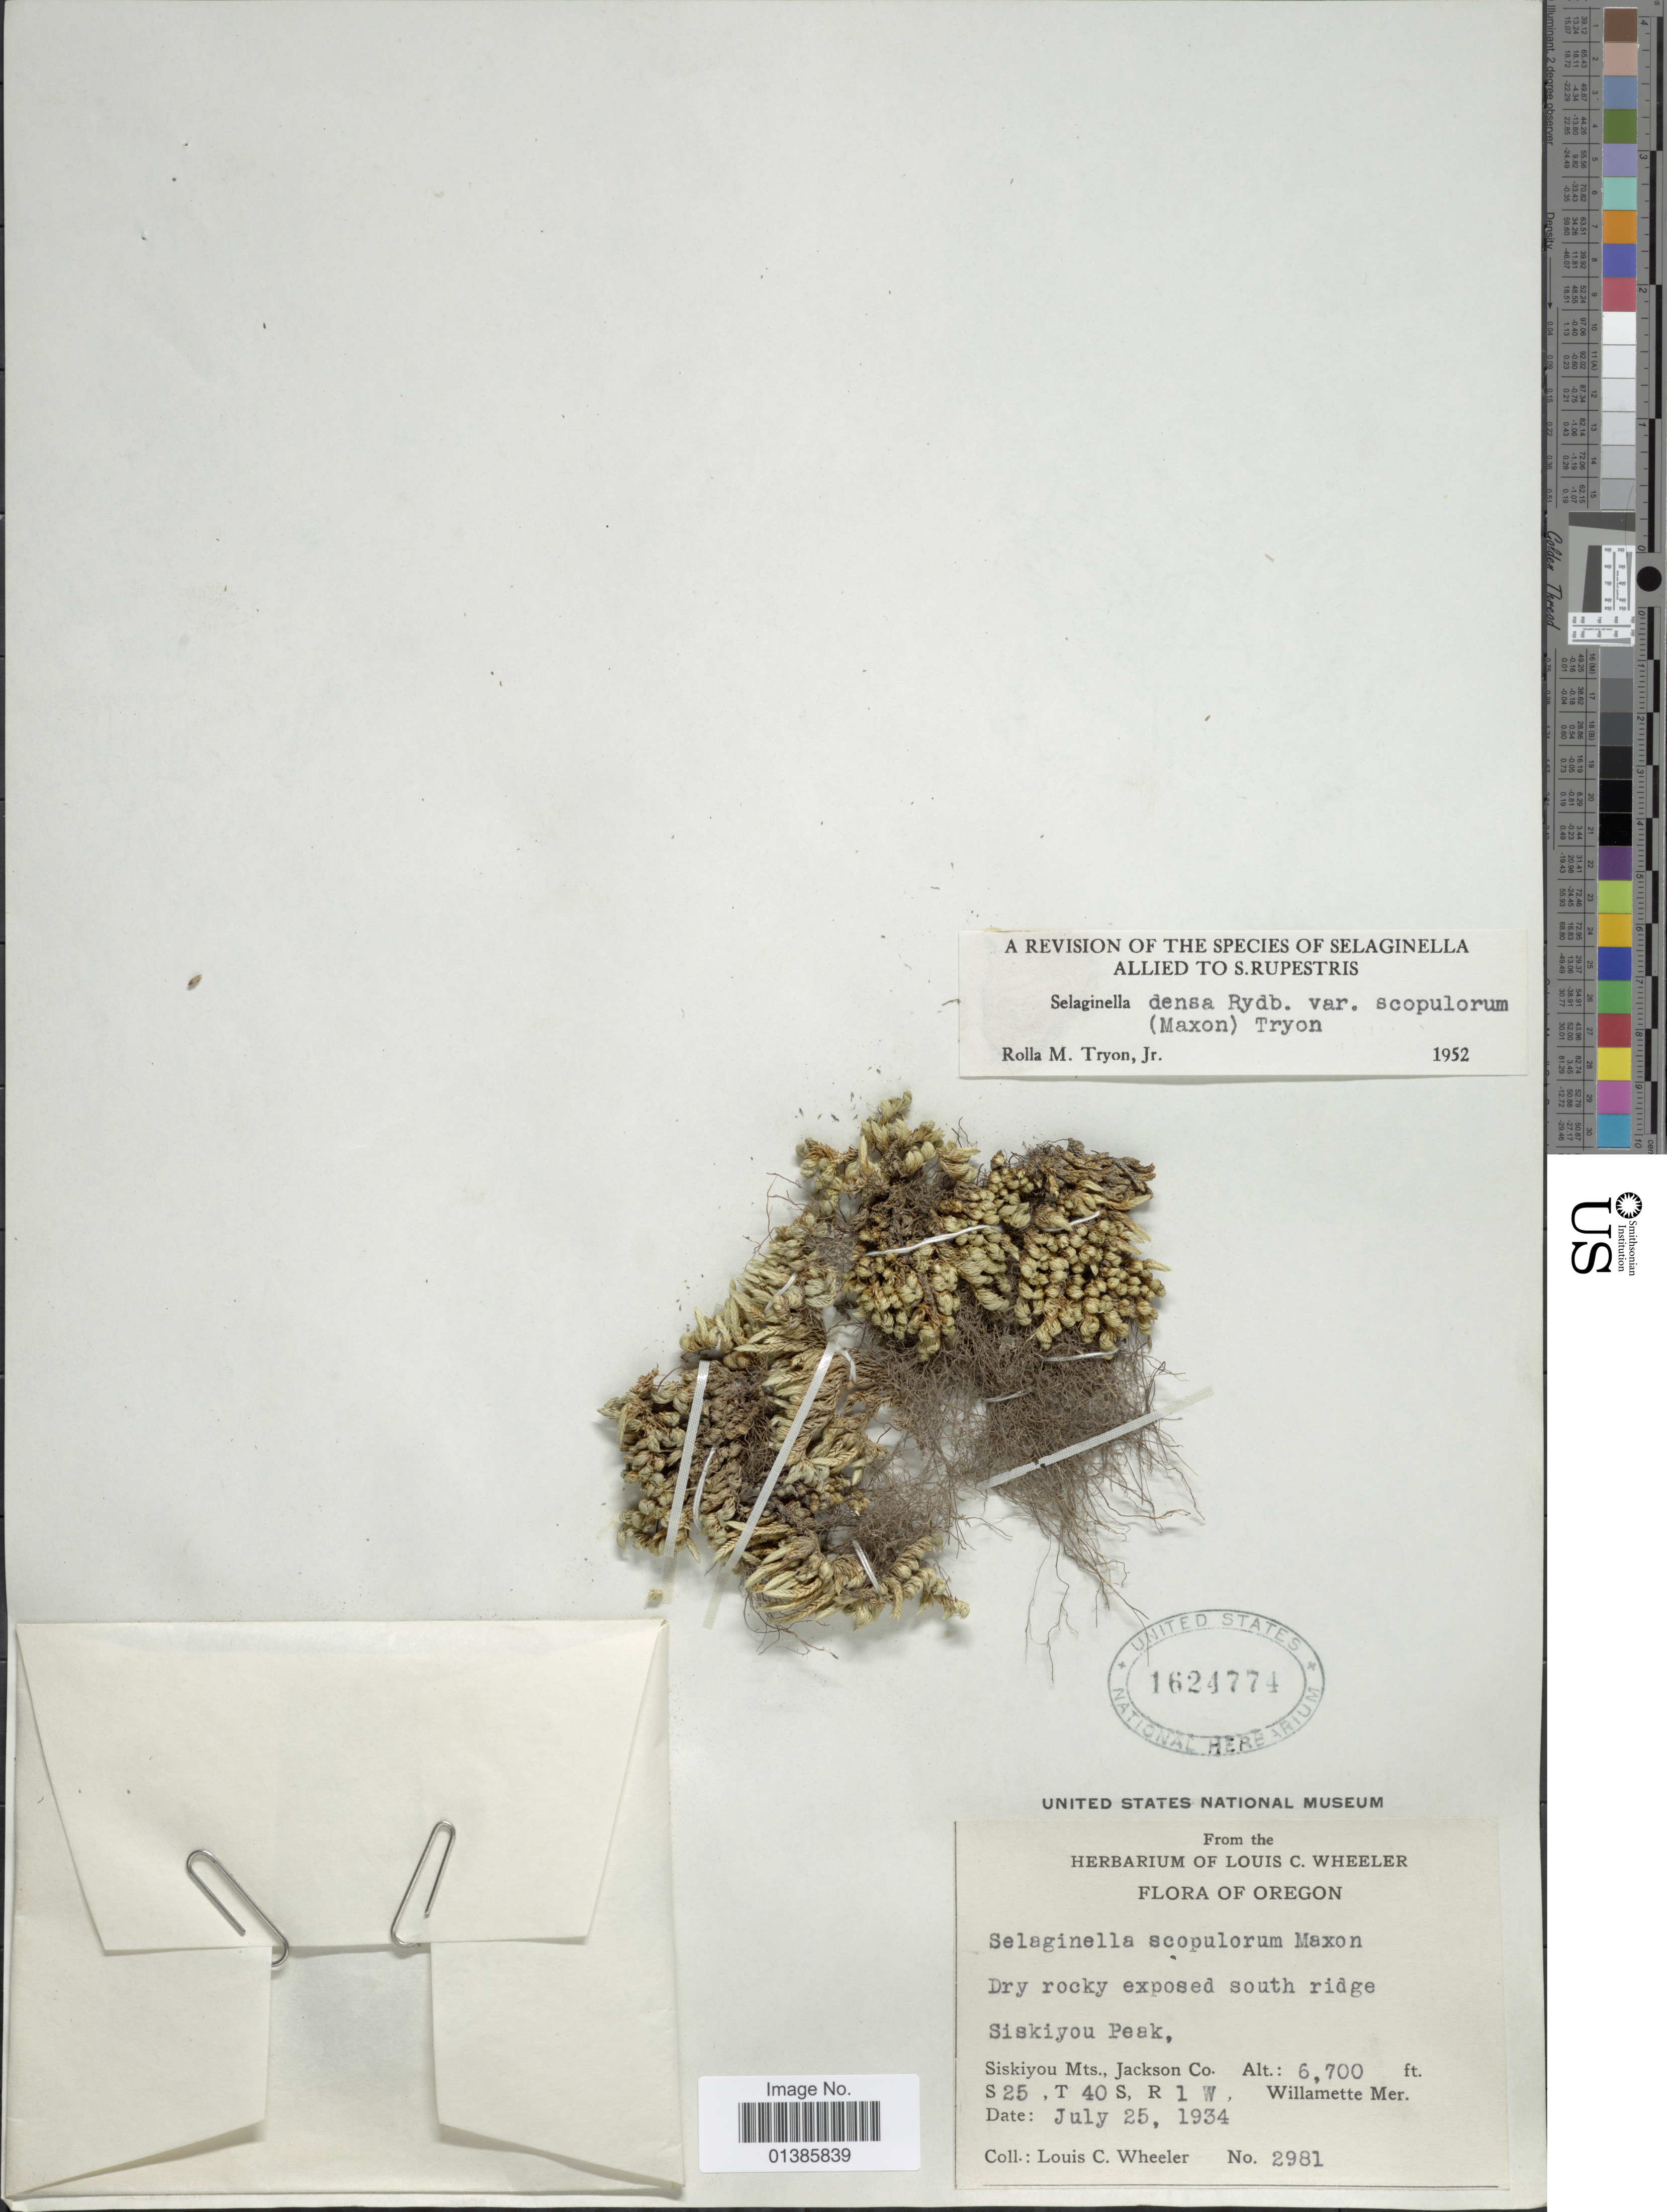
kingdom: Plantae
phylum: Tracheophyta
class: Lycopodiopsida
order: Selaginellales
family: Selaginellaceae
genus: Selaginella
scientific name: Selaginella densa var. scopulorum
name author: (Maxon) R.M. Tryon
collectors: L. C. Wheeler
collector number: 2981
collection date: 1934-07-25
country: United States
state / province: Oregon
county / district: Jackson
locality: Dry rocky exposed south ridge Siskiyou Peak, Siskiyou Mts., Jackson Co., S 25, T 40 S, R 1 W, Willamette Mer.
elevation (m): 2042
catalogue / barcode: US 1624774